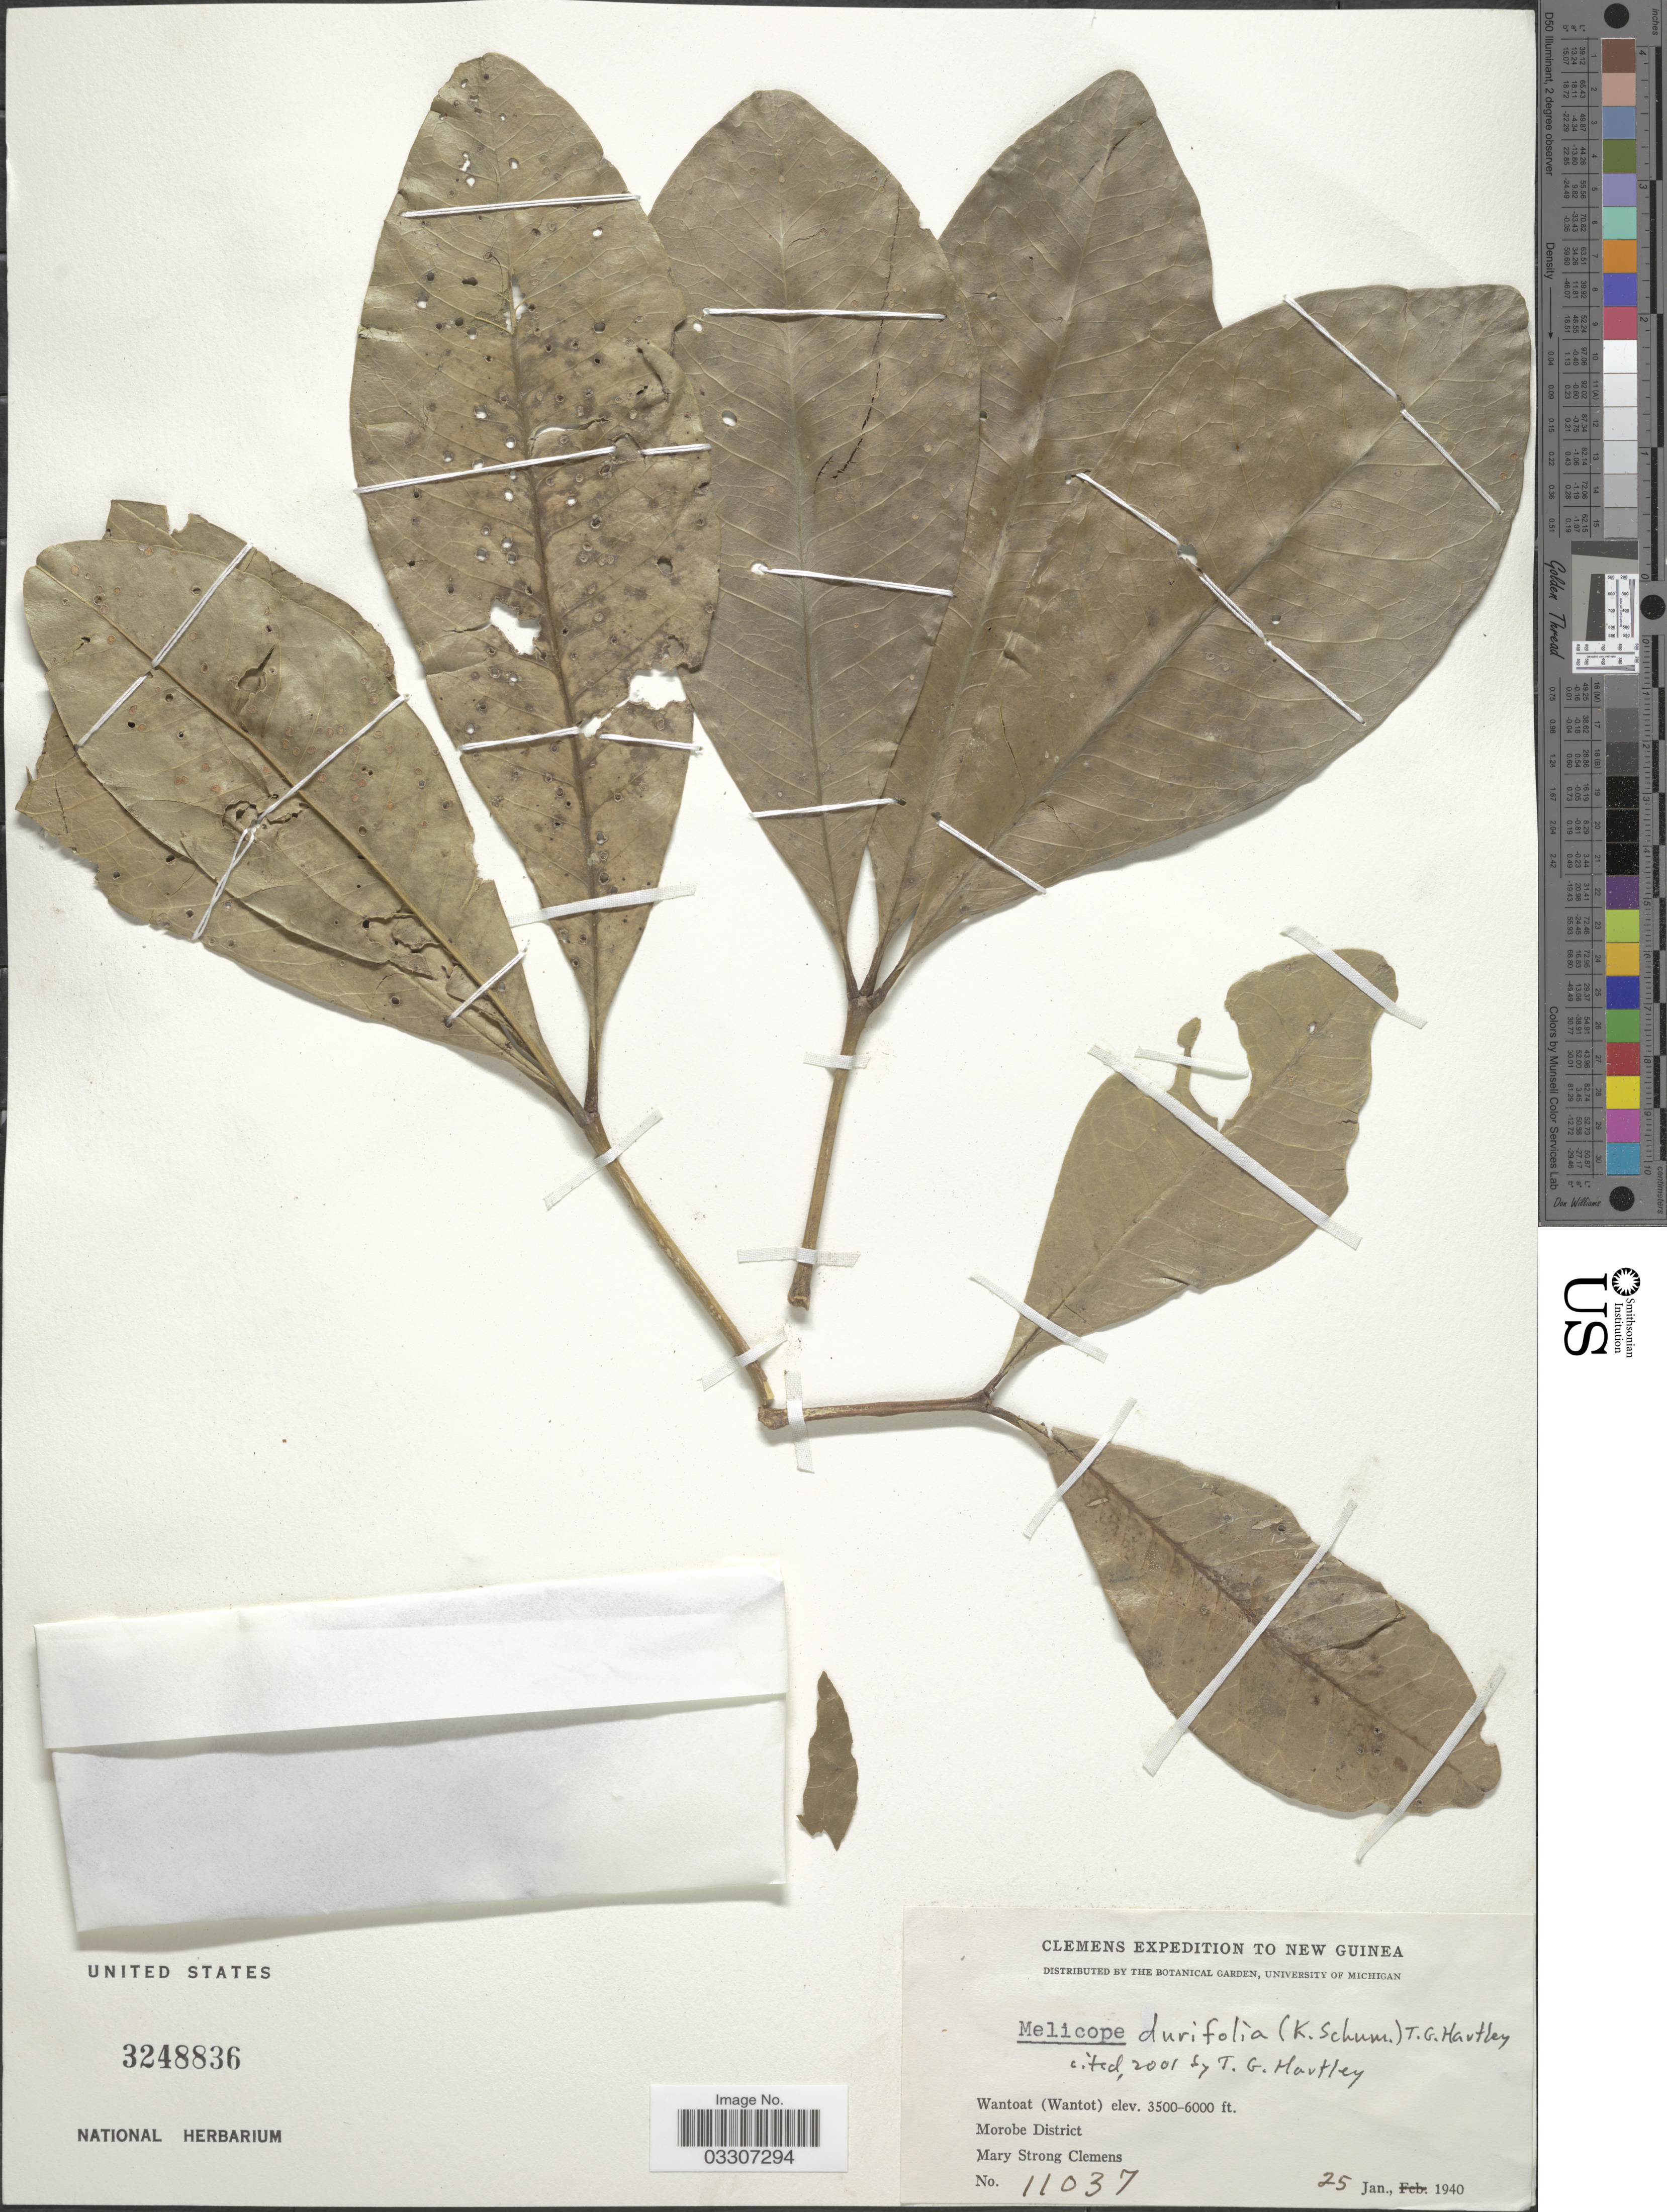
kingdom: Plantae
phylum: Tracheophyta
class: Magnoliopsida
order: Sapindales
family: Rutaceae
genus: Melicope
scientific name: Melicope durifolia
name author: (K. Schum.) T.G. Hartley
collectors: M. S. Clemens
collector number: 11037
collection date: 1940-01-25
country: Papua New Guinea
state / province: Morobe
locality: New Guinea. Wantoat (Wantot). Morobe District.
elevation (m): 1067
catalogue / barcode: US 3248836